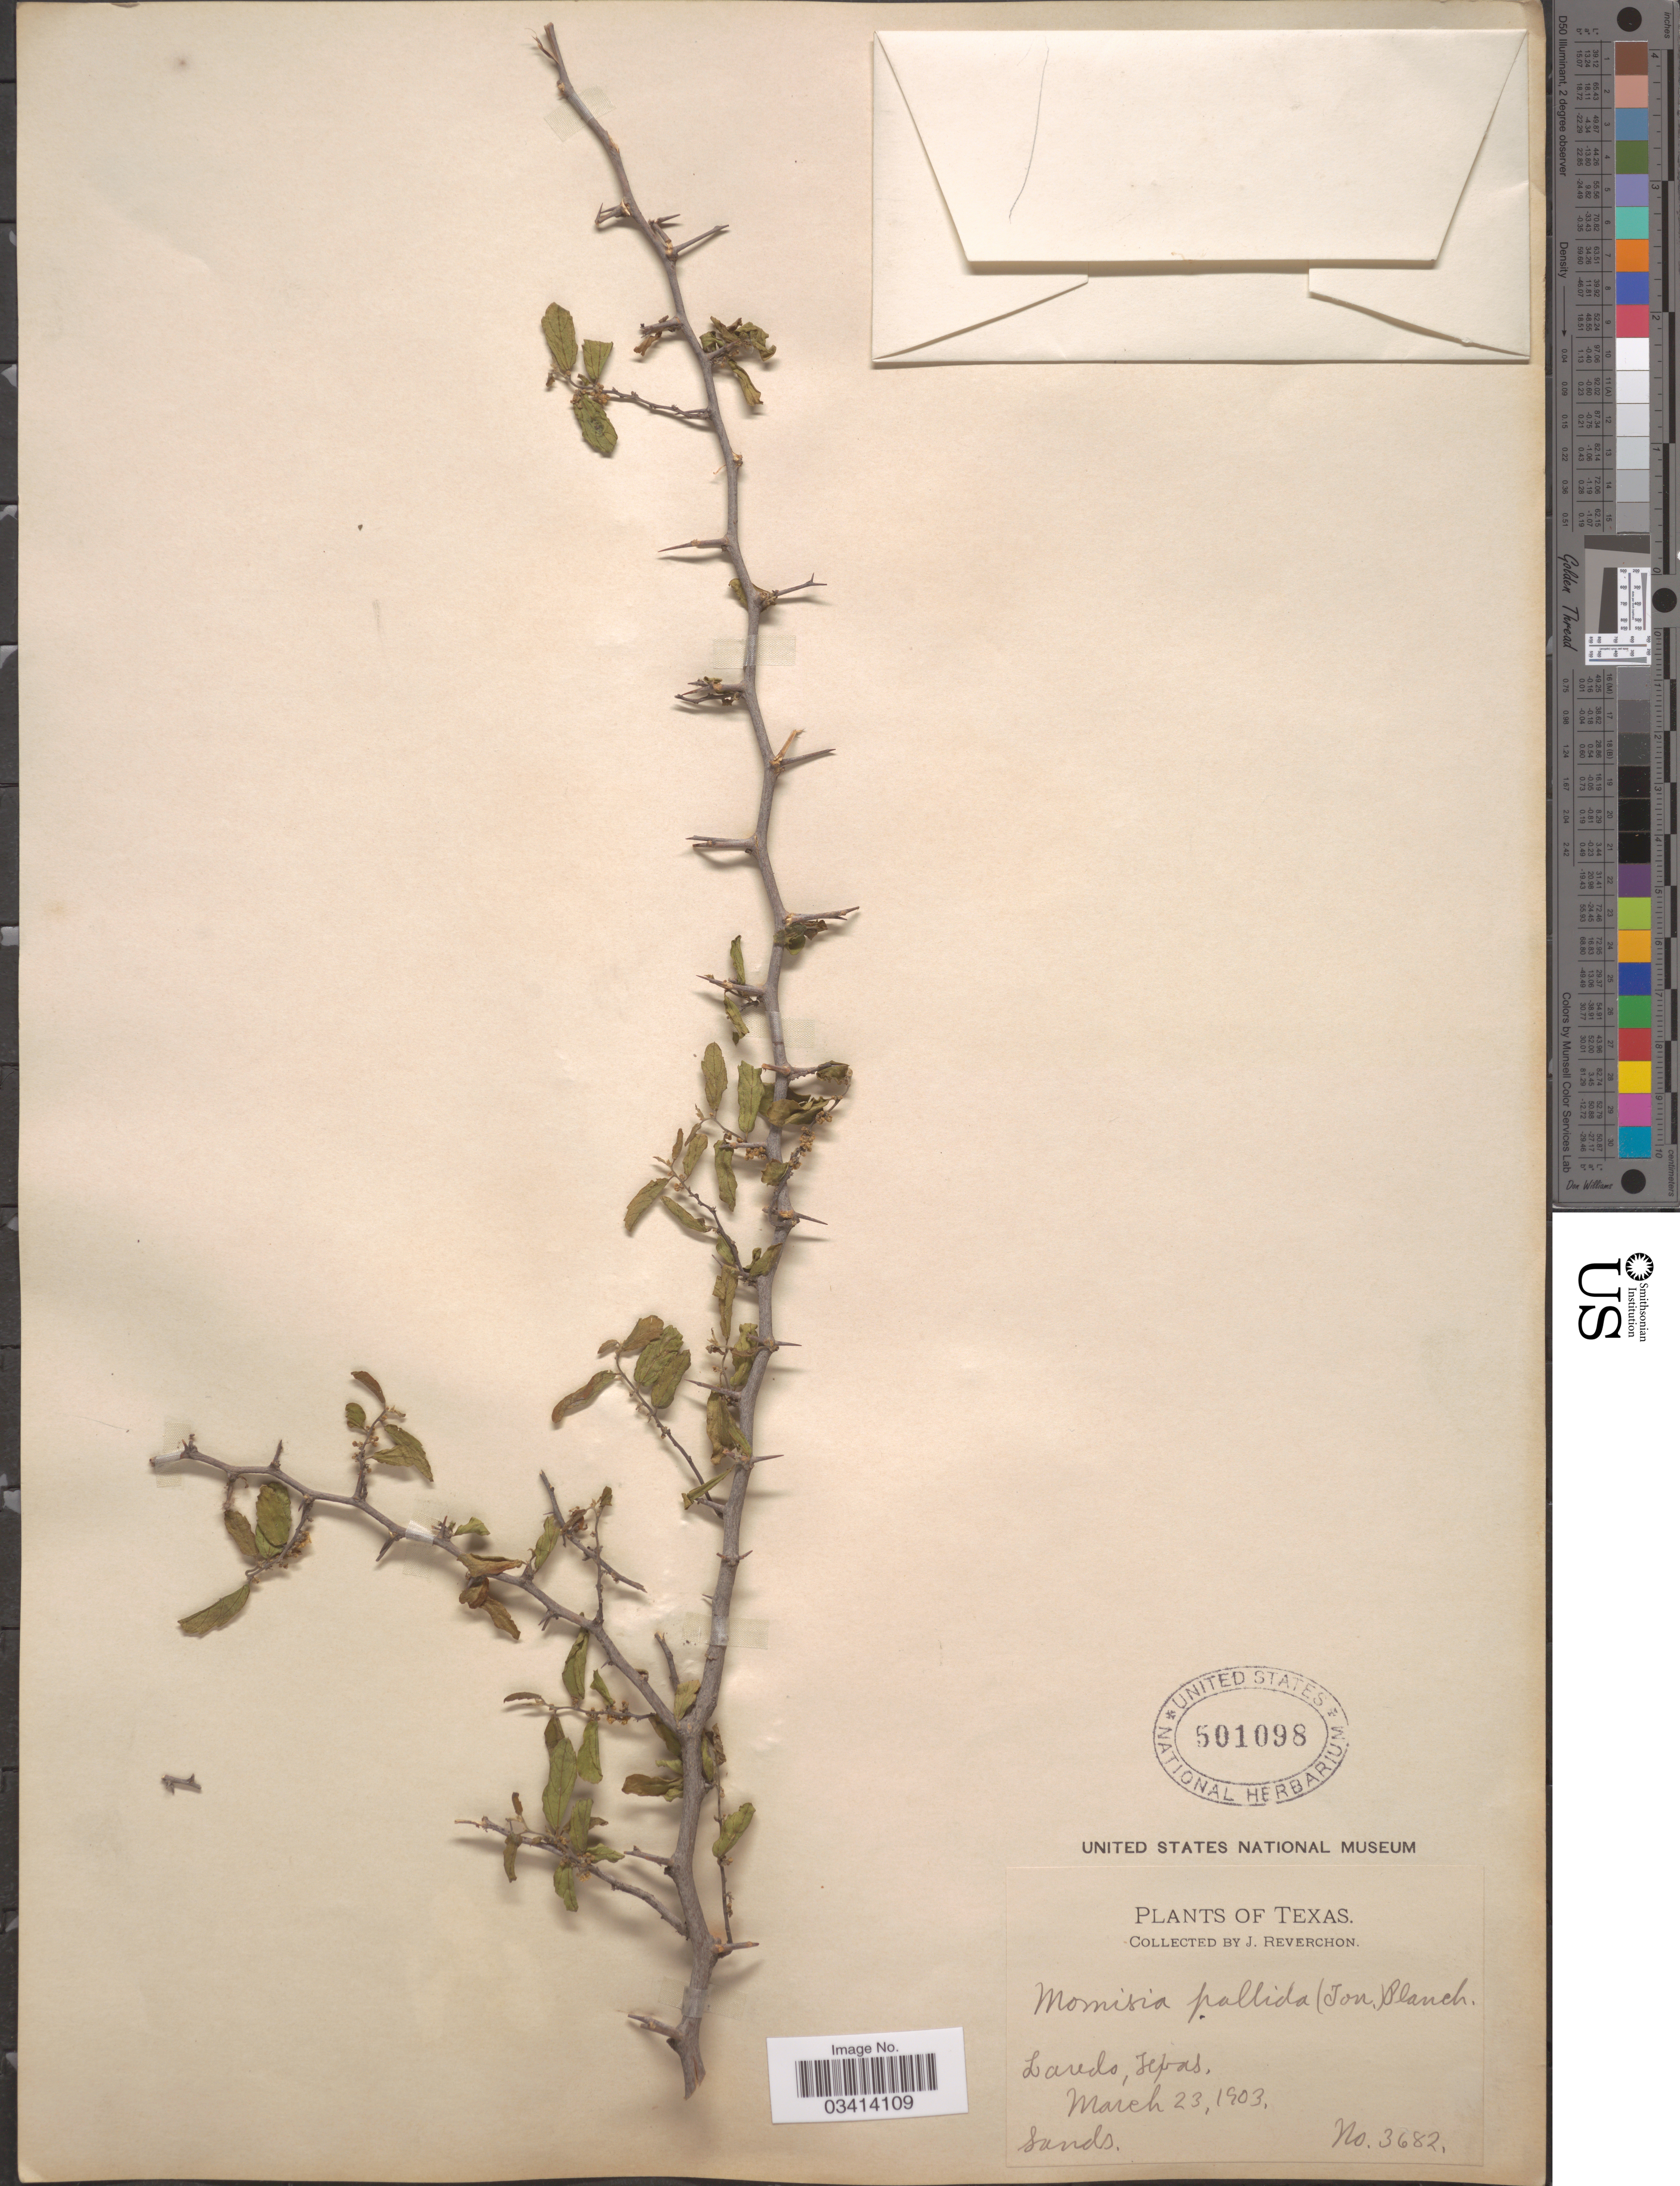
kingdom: Plantae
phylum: Tracheophyta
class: Magnoliopsida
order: Rosales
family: Cannabaceae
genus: Celtis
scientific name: Celtis pallida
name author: Torr. in Emory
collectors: J. Reverchon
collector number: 3682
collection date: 1903-03-23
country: United States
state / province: Texas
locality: Laredo.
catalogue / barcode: US 501098